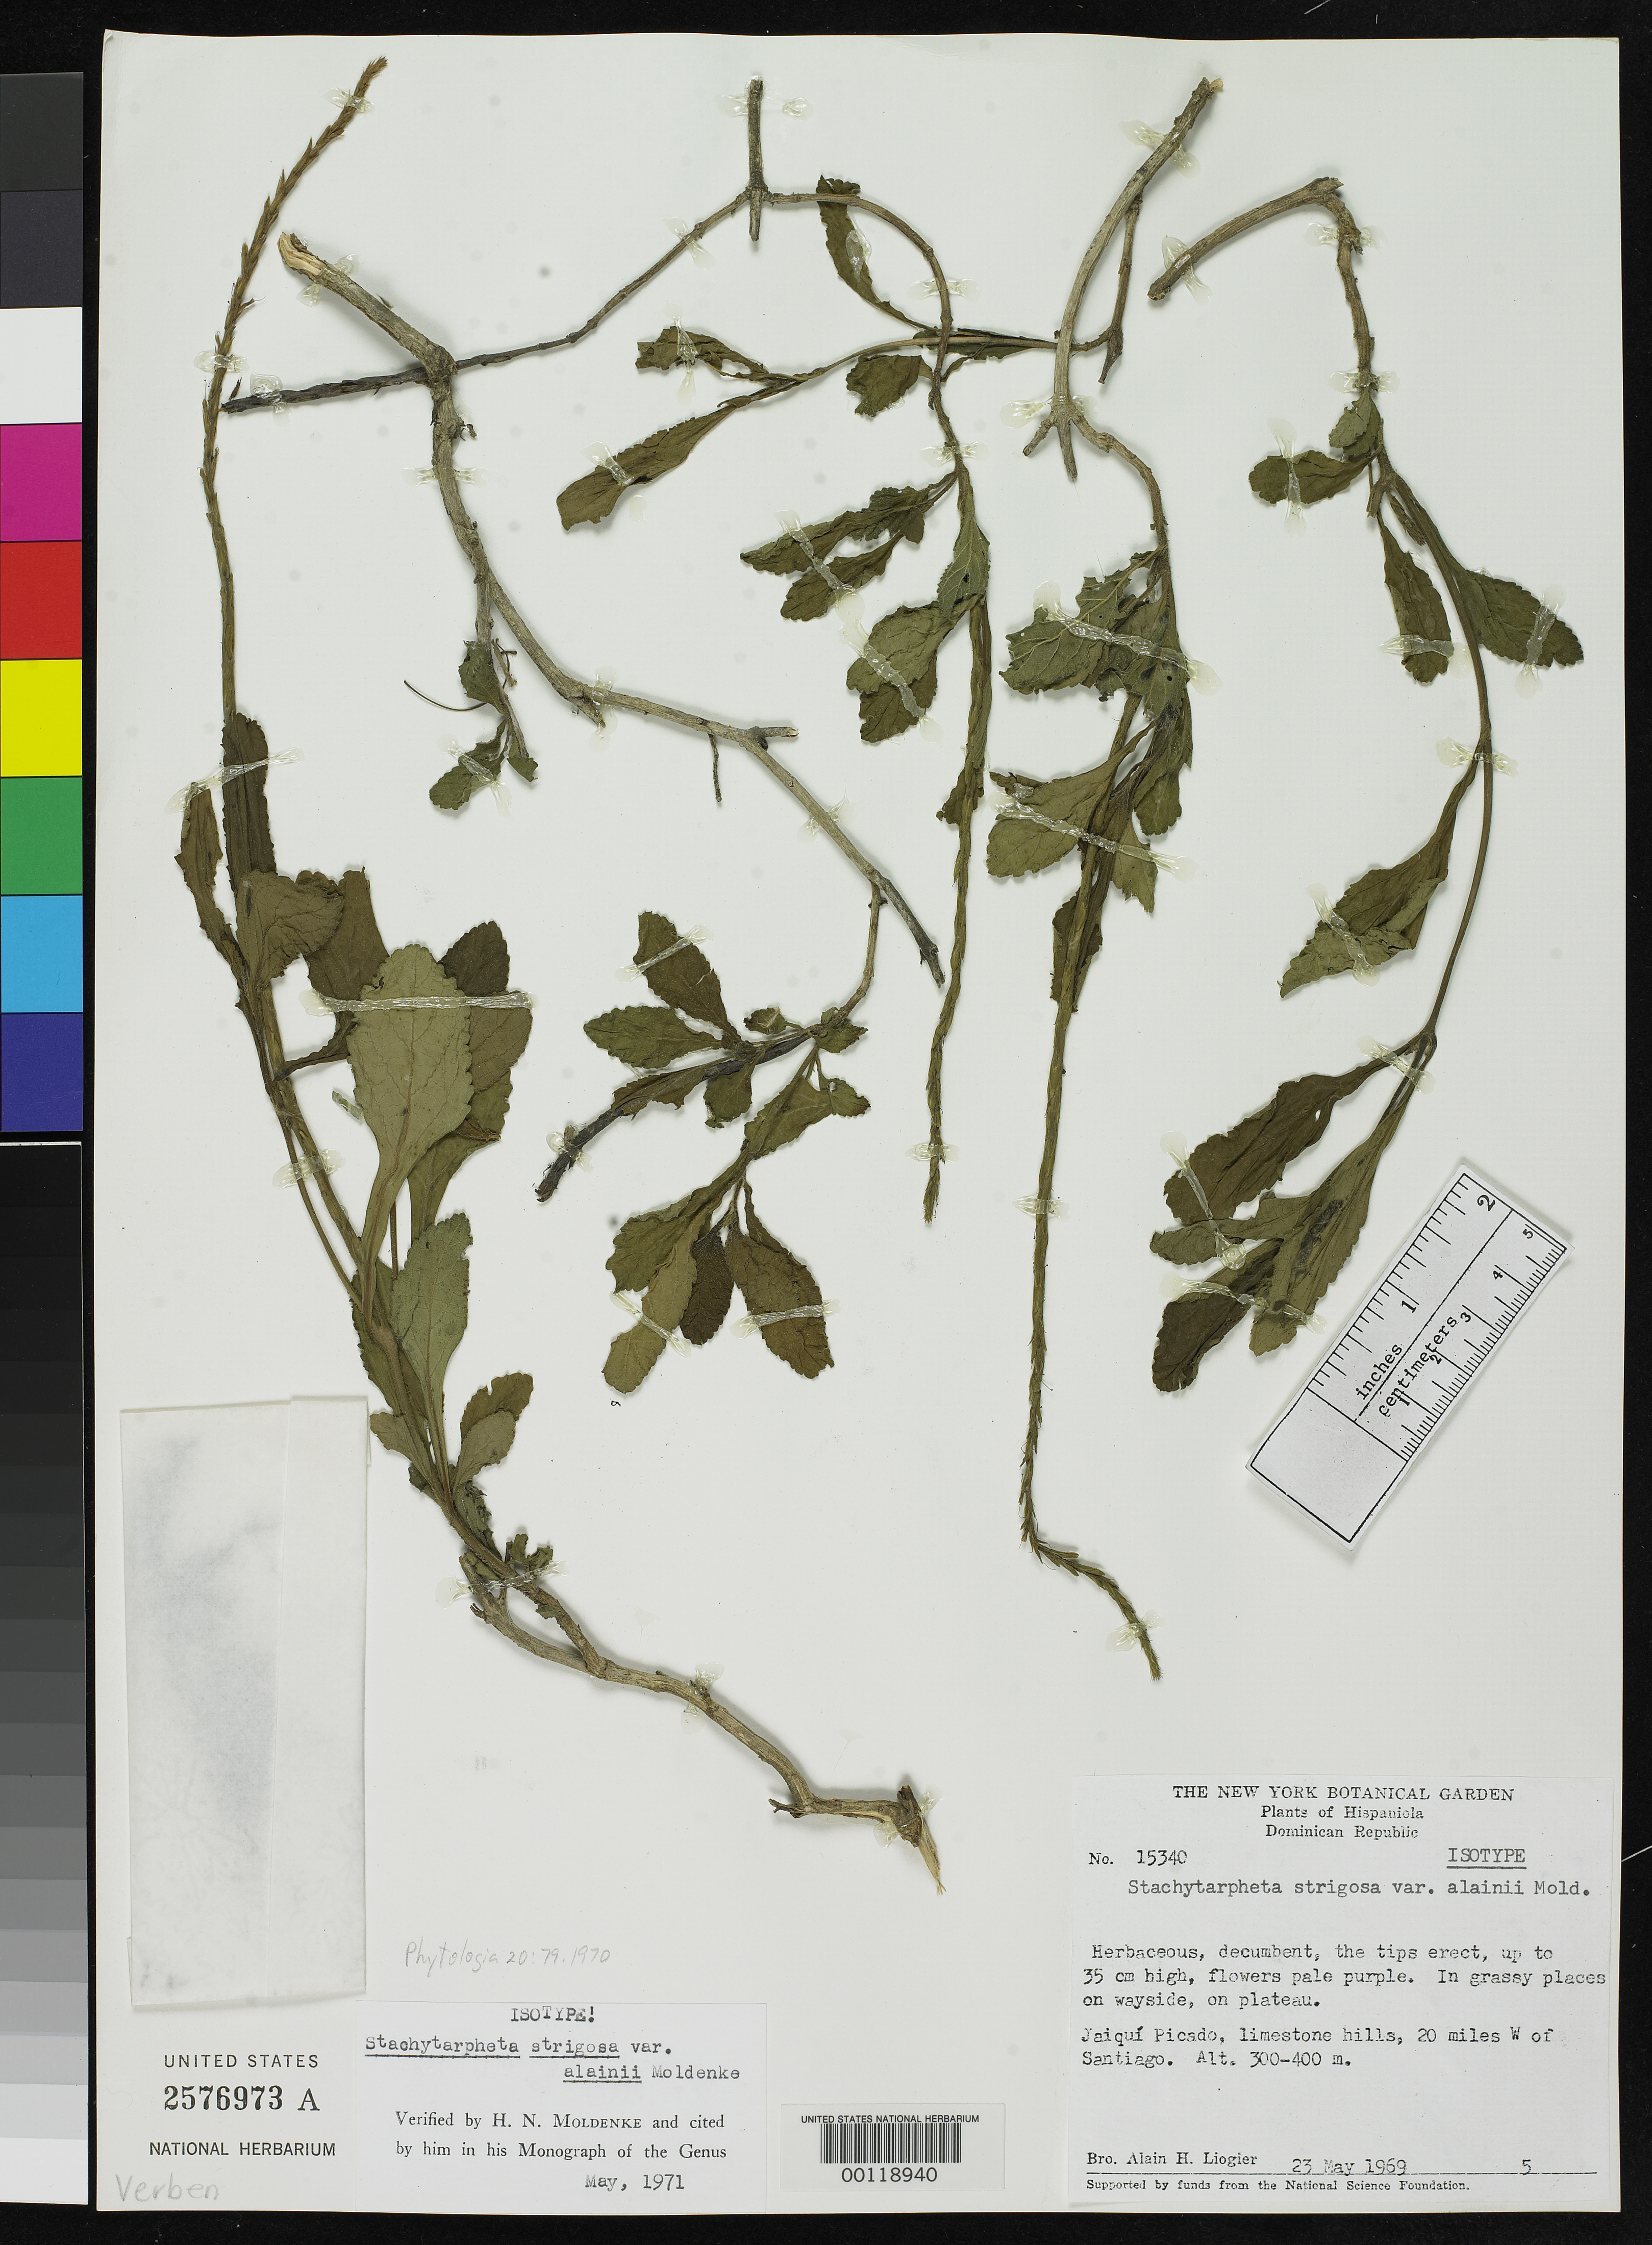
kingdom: Plantae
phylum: Tracheophyta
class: Magnoliopsida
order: Lamiales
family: Verbenaceae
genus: Stachytarpheta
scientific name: Stachytarpheta strigosa var. alainii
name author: Moldenke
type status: Isotype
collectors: A. H. Liogier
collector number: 15340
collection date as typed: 23 May 1969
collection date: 1969-05-23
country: Dominican Republic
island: Hispaniola Island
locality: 20 miles W of Santiago.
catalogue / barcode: US 2576973A